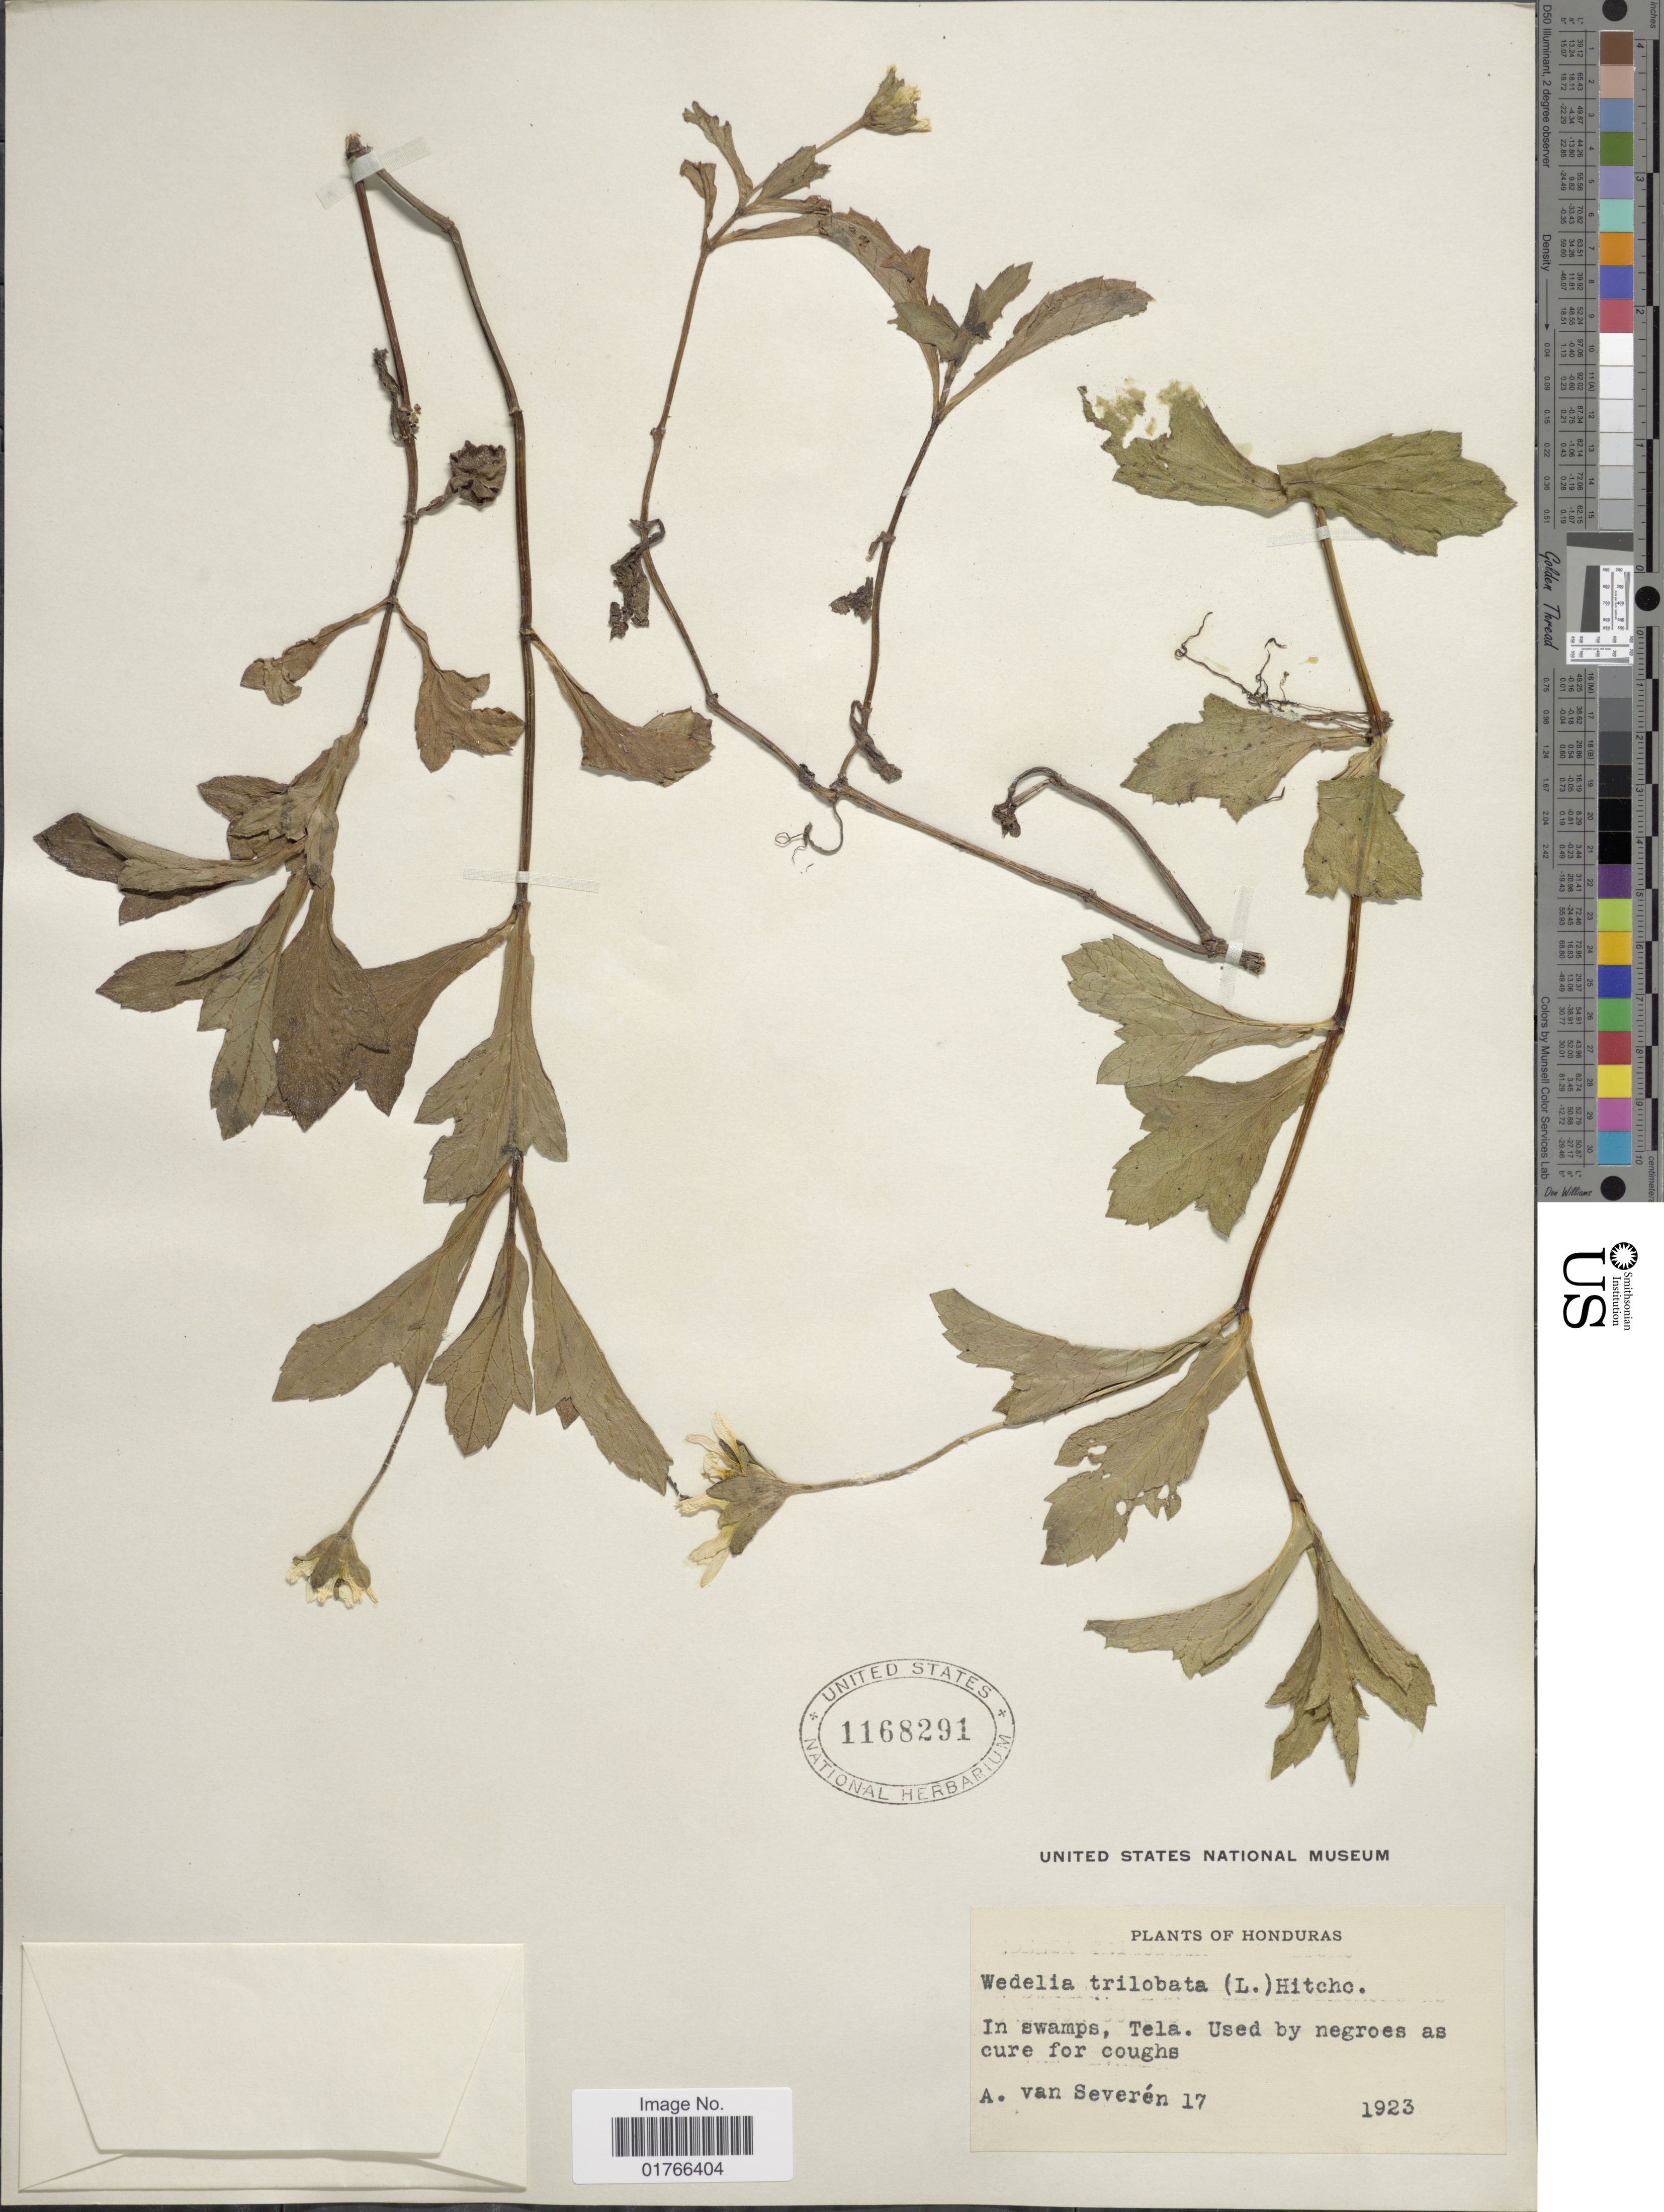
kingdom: Plantae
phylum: Tracheophyta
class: Magnoliopsida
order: Asterales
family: Asteraceae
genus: Sphagneticola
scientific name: Sphagneticola trilobata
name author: (L.) Pruski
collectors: A. Van Severen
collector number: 17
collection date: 1923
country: Honduras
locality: Tela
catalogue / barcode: US 1168291